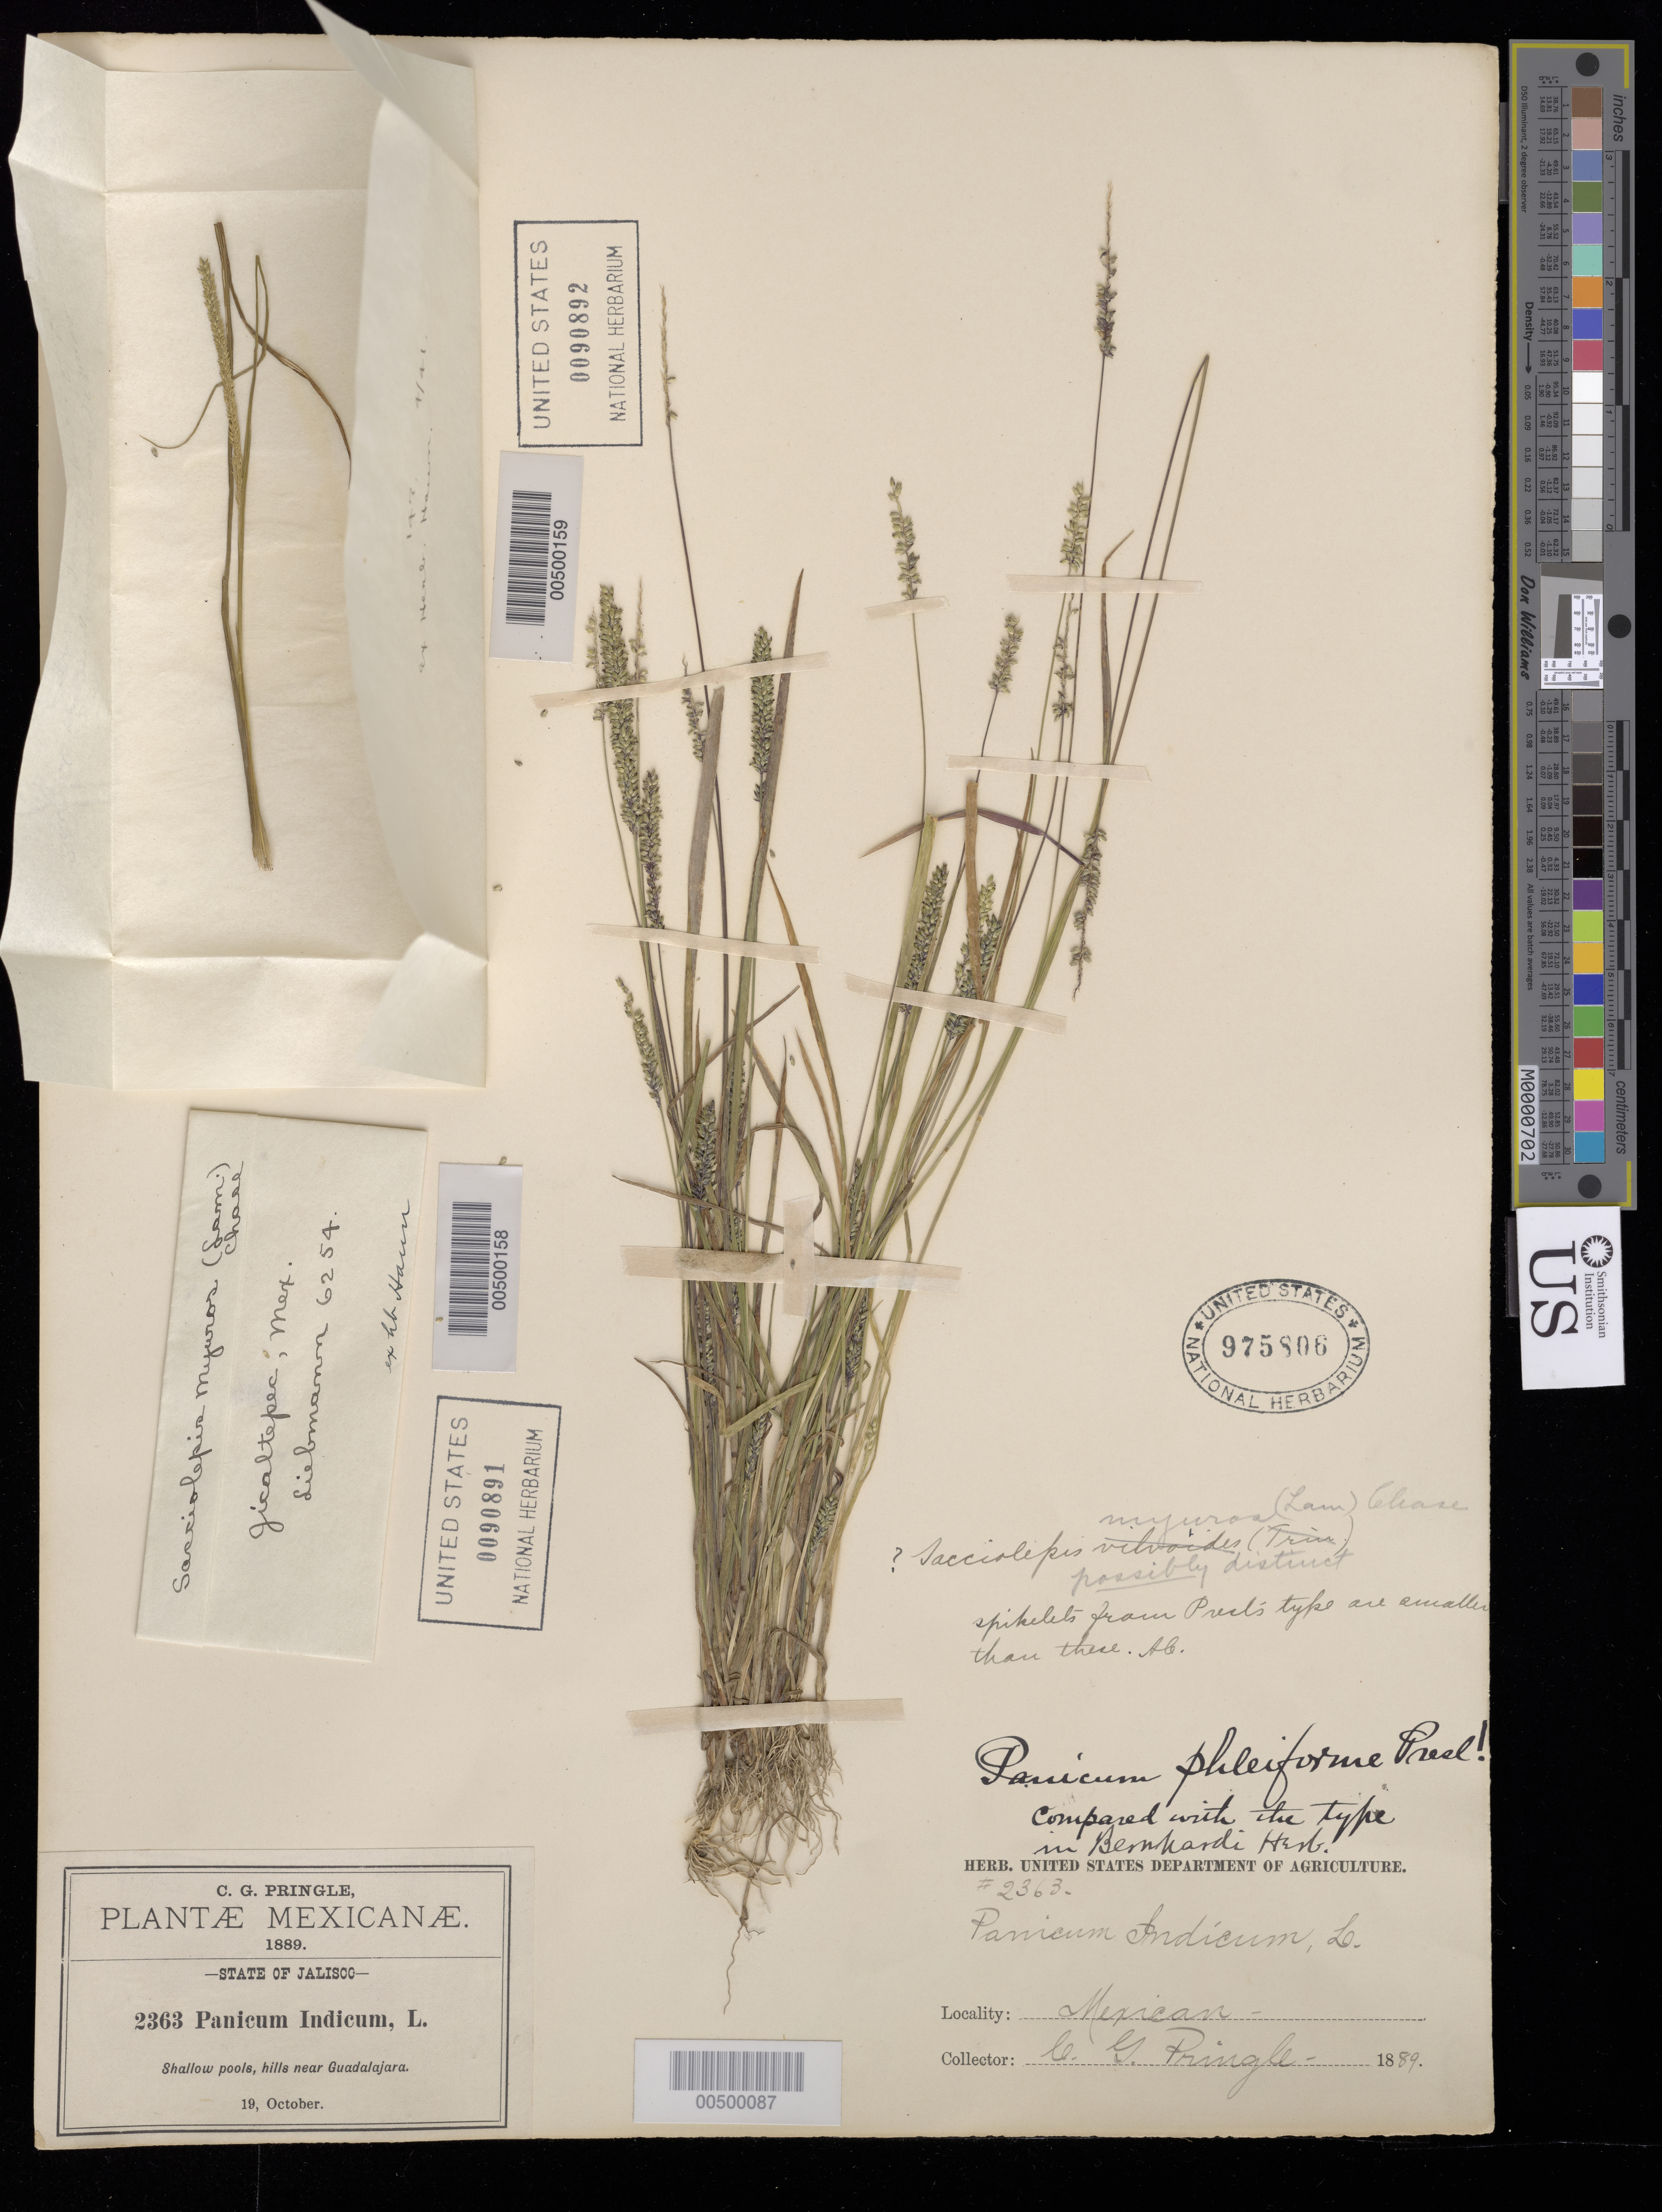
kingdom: Plantae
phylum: Tracheophyta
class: Liliopsida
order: Poales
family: Poaceae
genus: Sacciolepis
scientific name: Sacciolepis myuros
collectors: F. M. Liebmann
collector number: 147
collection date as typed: Apr 1841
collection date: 1841-04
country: Mexico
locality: Jicaltepec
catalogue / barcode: US 90892